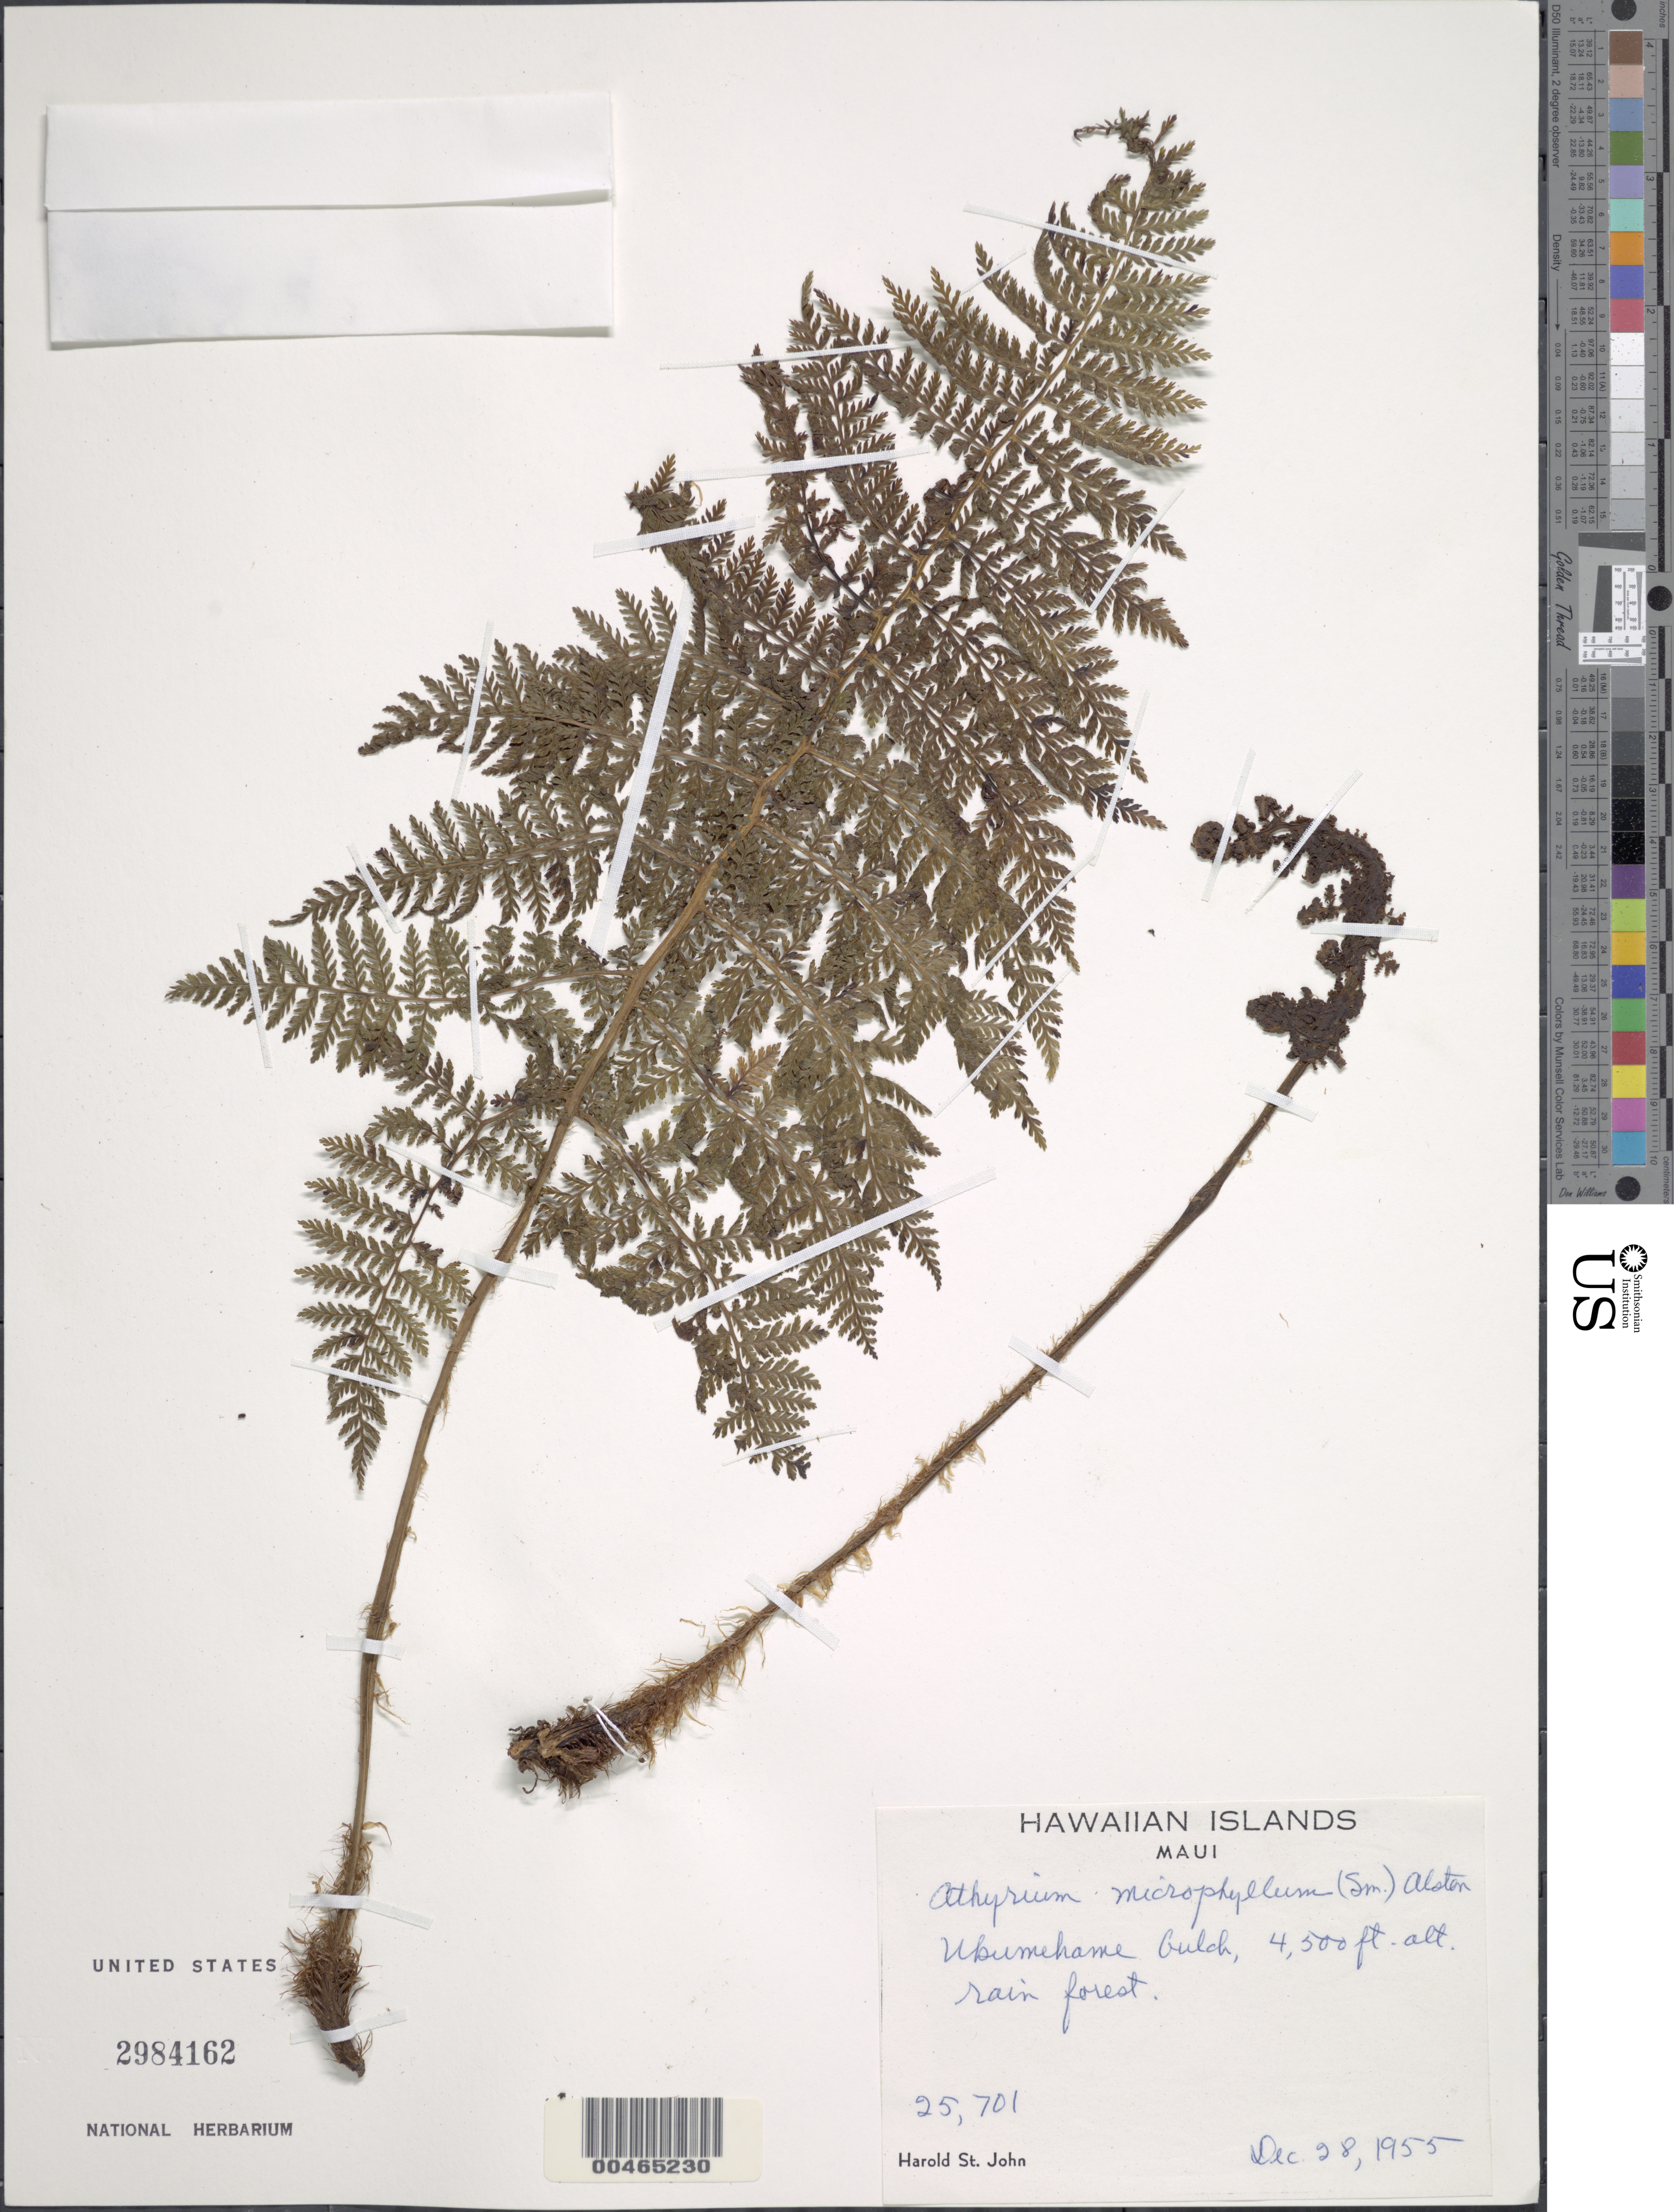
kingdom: Plantae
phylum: Tracheophyta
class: Polypodiopsida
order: Polypodiales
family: Athyriaceae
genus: Athyrium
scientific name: Athyrium microphyllum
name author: (Sm.) Alston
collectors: H. St. John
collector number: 25701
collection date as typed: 28 Dec 1955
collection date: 1955-12-28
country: United States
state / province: Hawaii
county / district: Maui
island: Maui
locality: Ukumehame Gulch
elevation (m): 1372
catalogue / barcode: US 2984162